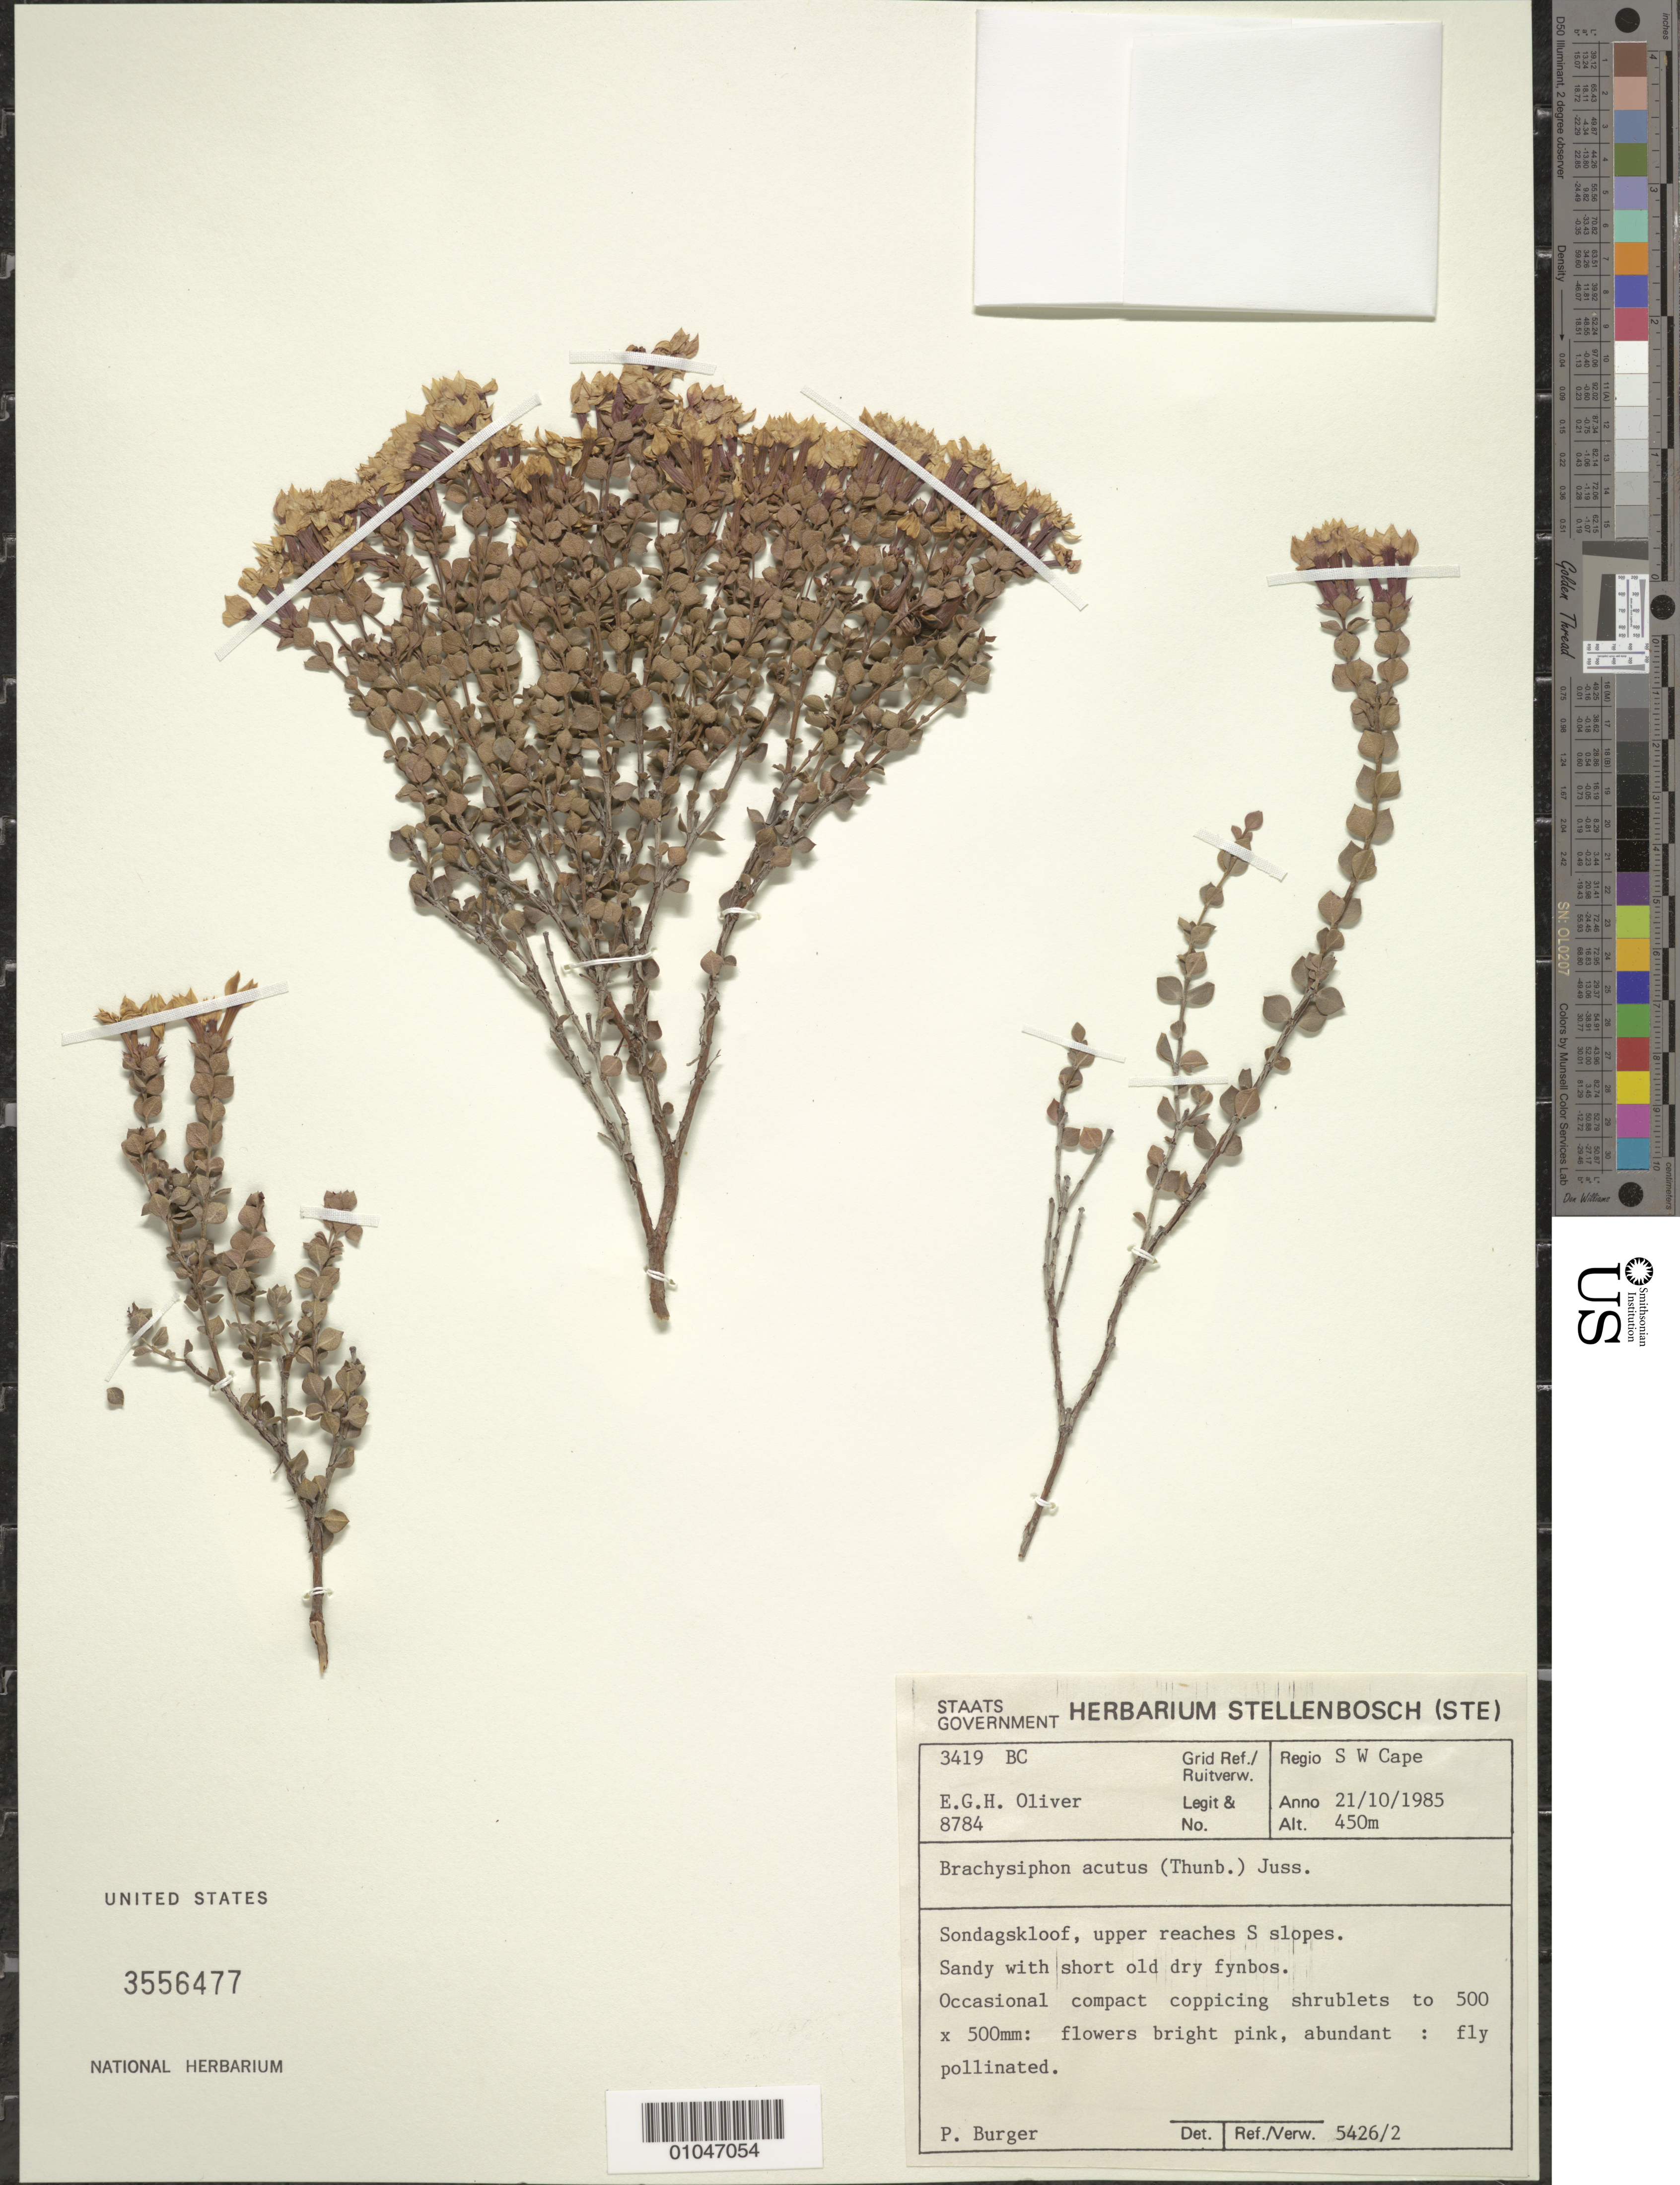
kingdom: Plantae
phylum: Tracheophyta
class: Magnoliopsida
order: Myrtales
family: Penaeaceae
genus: Brachysiphon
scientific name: Brachysiphon acutus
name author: (Thunb.) A. Juss.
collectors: E. G. H. Oliver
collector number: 8784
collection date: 1985-10-21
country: South Africa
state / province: Western Cape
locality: Sondagskloof, upper reaches of S slopes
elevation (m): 450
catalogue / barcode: US 3556477